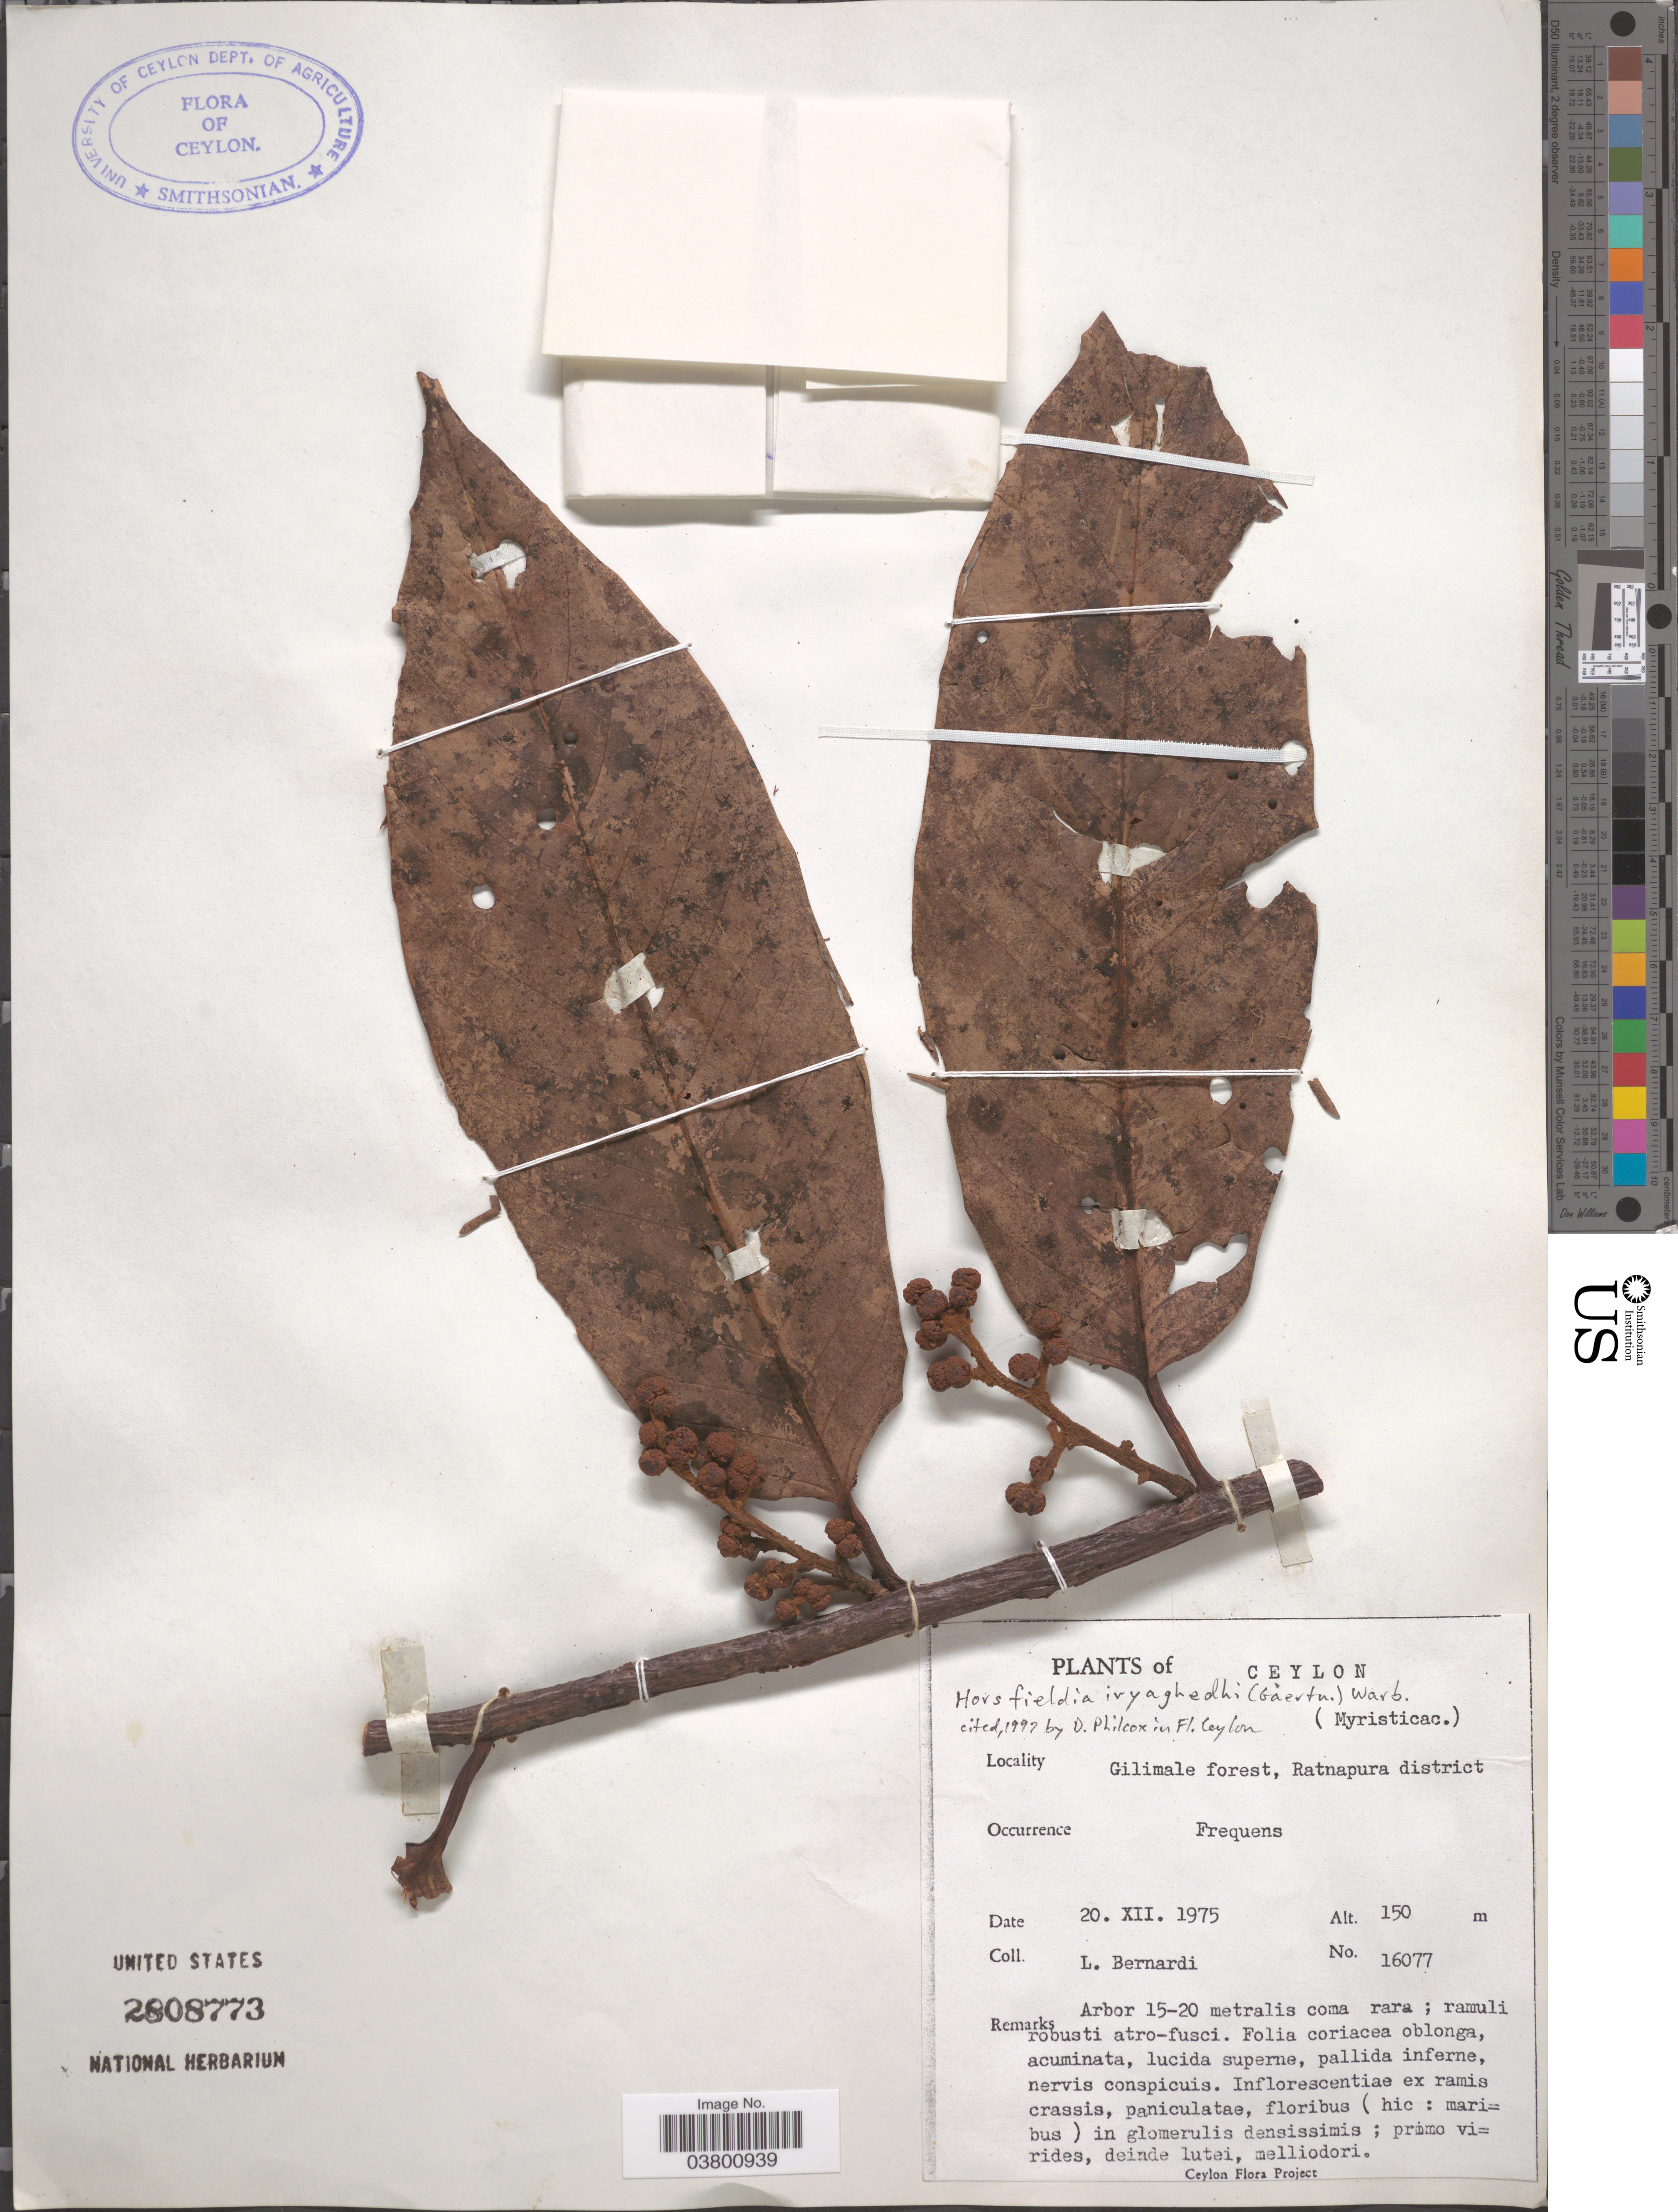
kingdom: Plantae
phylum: Tracheophyta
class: Magnoliopsida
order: Magnoliales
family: Myristicaceae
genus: Horsfieldia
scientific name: Horsfieldia iryaghedhi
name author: (Gaertn.) Warb.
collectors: L. Bernardi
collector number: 16077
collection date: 1975-12-20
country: Sri Lanka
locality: Ceylon. Gilimale forest, Ratnapura district.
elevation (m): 150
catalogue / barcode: US 2808773